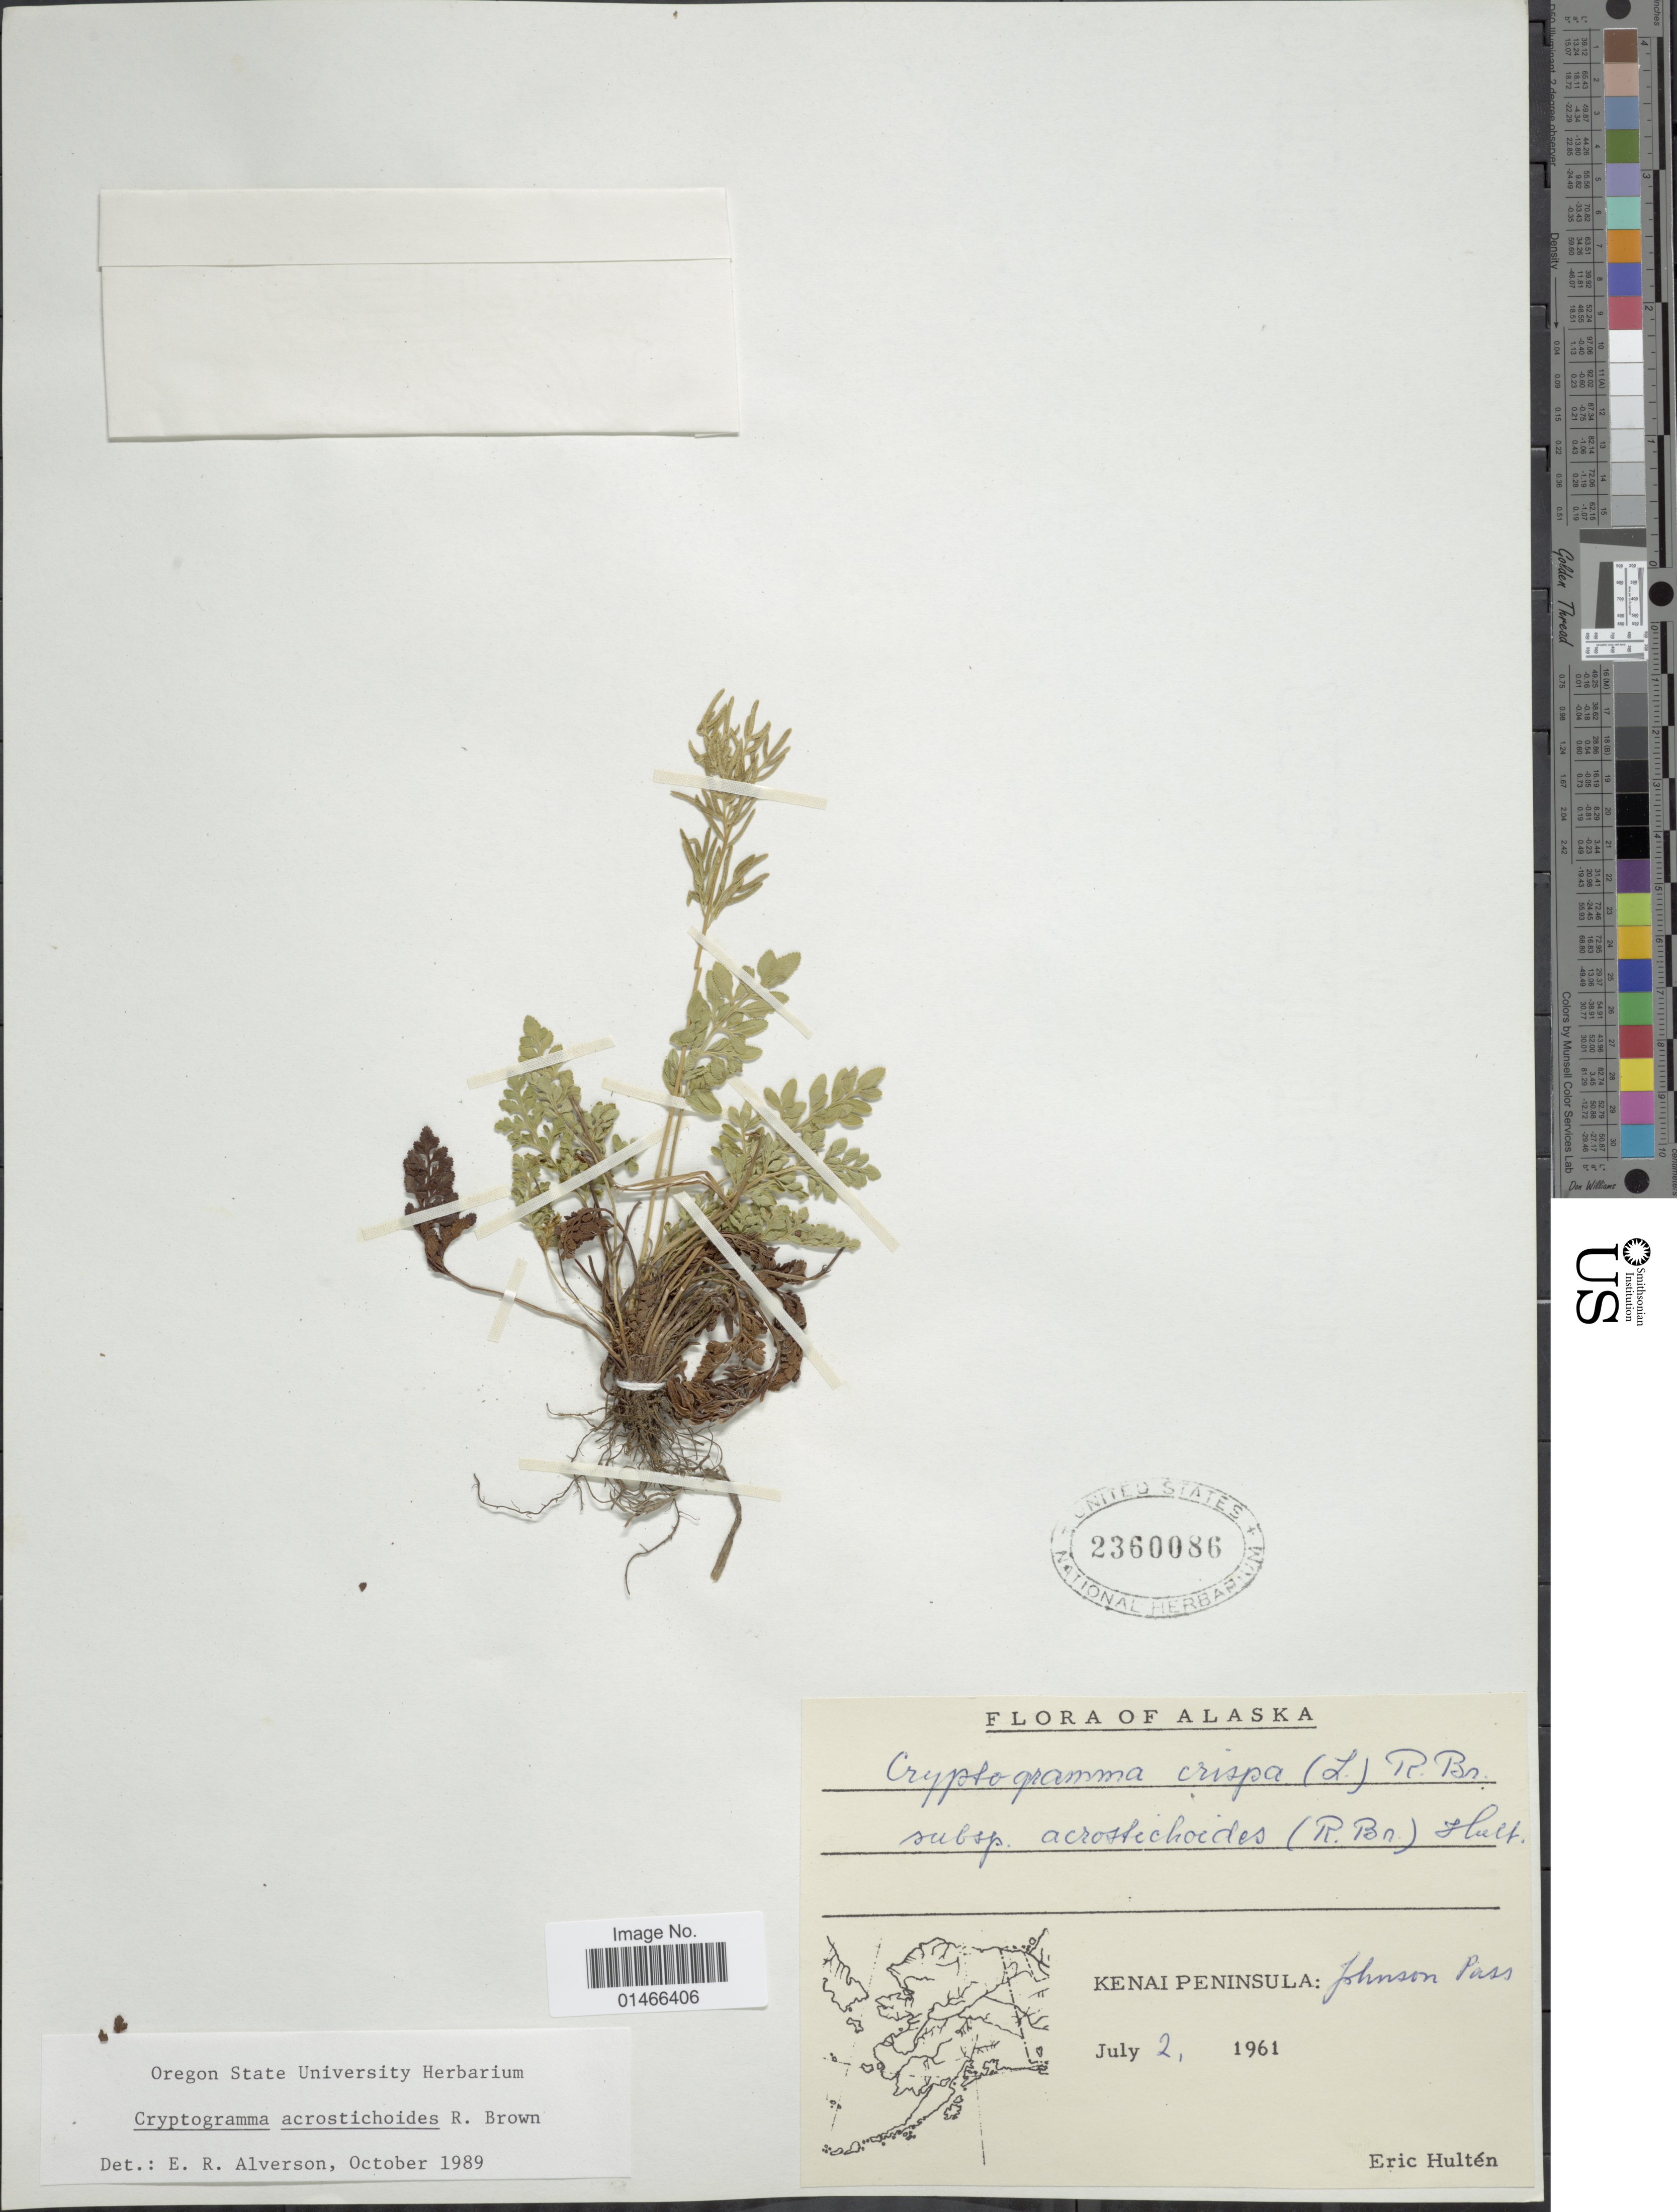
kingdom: Plantae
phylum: Tracheophyta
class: Polypodiopsida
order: Polypodiales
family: Pteridaceae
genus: Cryptogramma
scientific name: Cryptogramma acrostichoides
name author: R. Br.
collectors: E. G. Hultén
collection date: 1961-07-02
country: United States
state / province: Alaska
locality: Kenai Peninsula: Johnson Pass.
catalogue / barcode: US 2360086